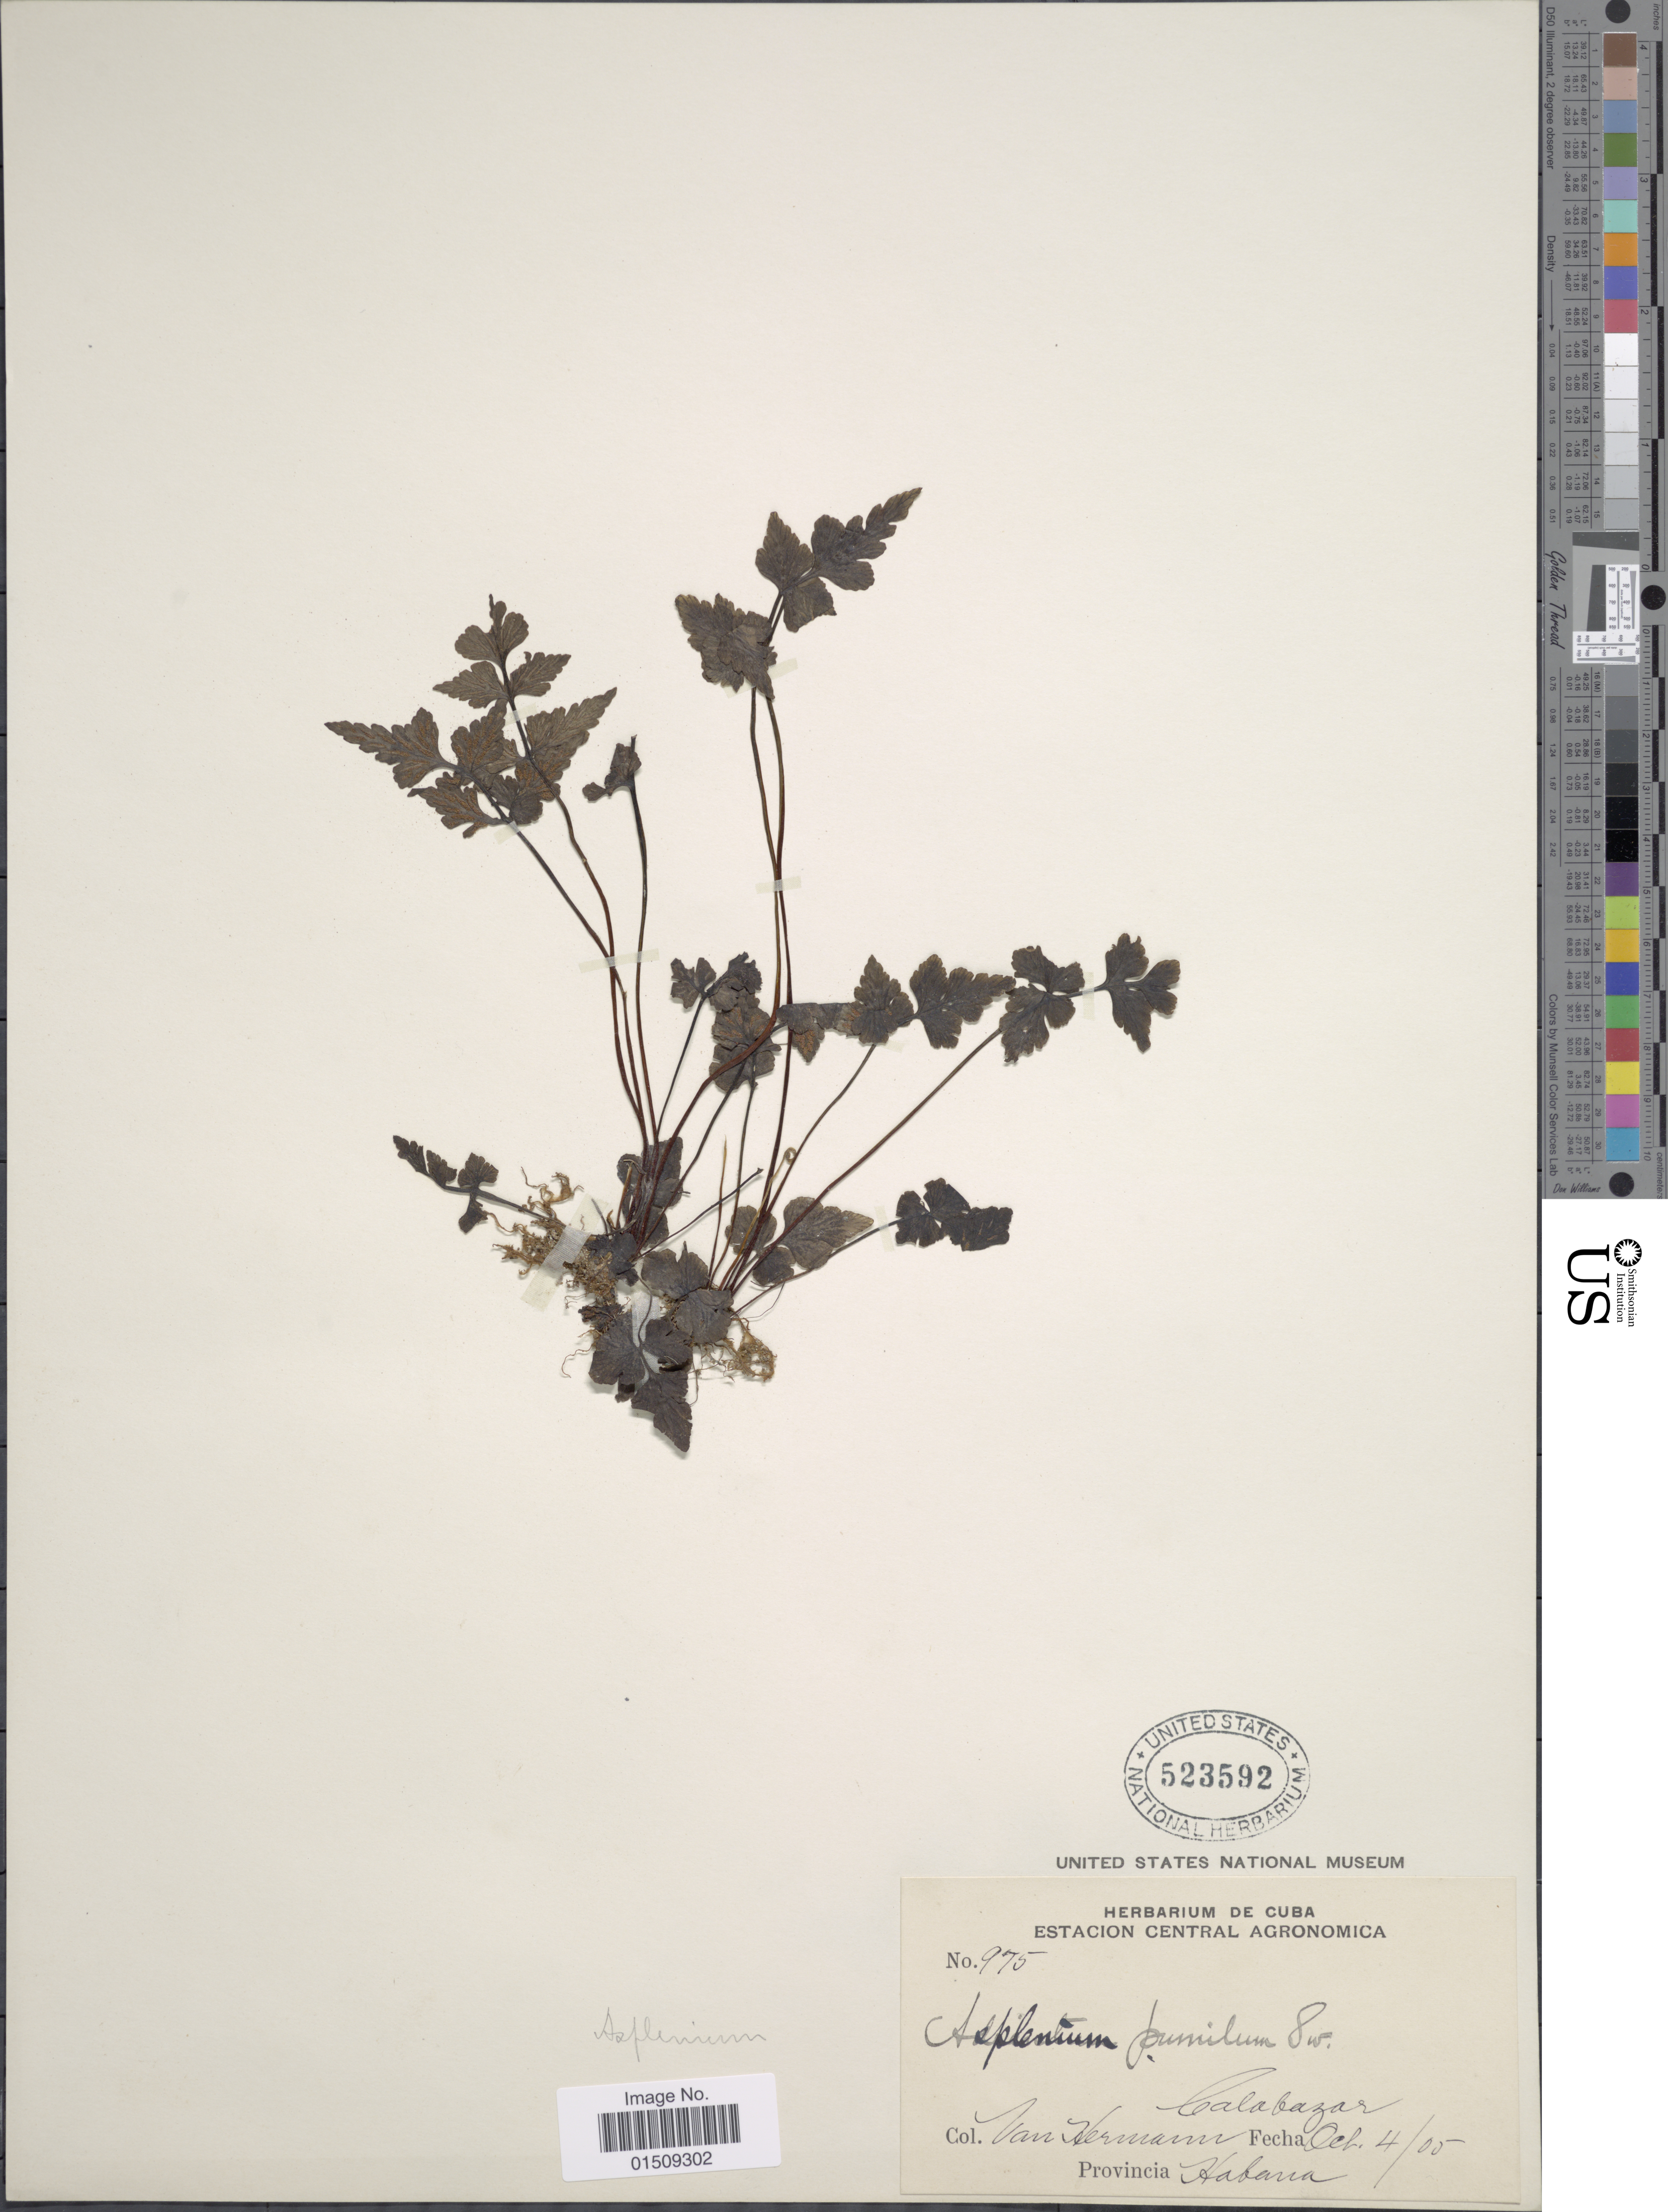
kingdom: Plantae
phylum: Tracheophyta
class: Polypodiopsida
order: Polypodiales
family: Aspleniaceae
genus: Asplenium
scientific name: Asplenium pumilum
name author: Sw.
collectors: Van Hermann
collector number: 975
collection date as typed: Transcribed d/m/y: 4/10/5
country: Cuba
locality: Calabazar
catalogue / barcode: US 523592